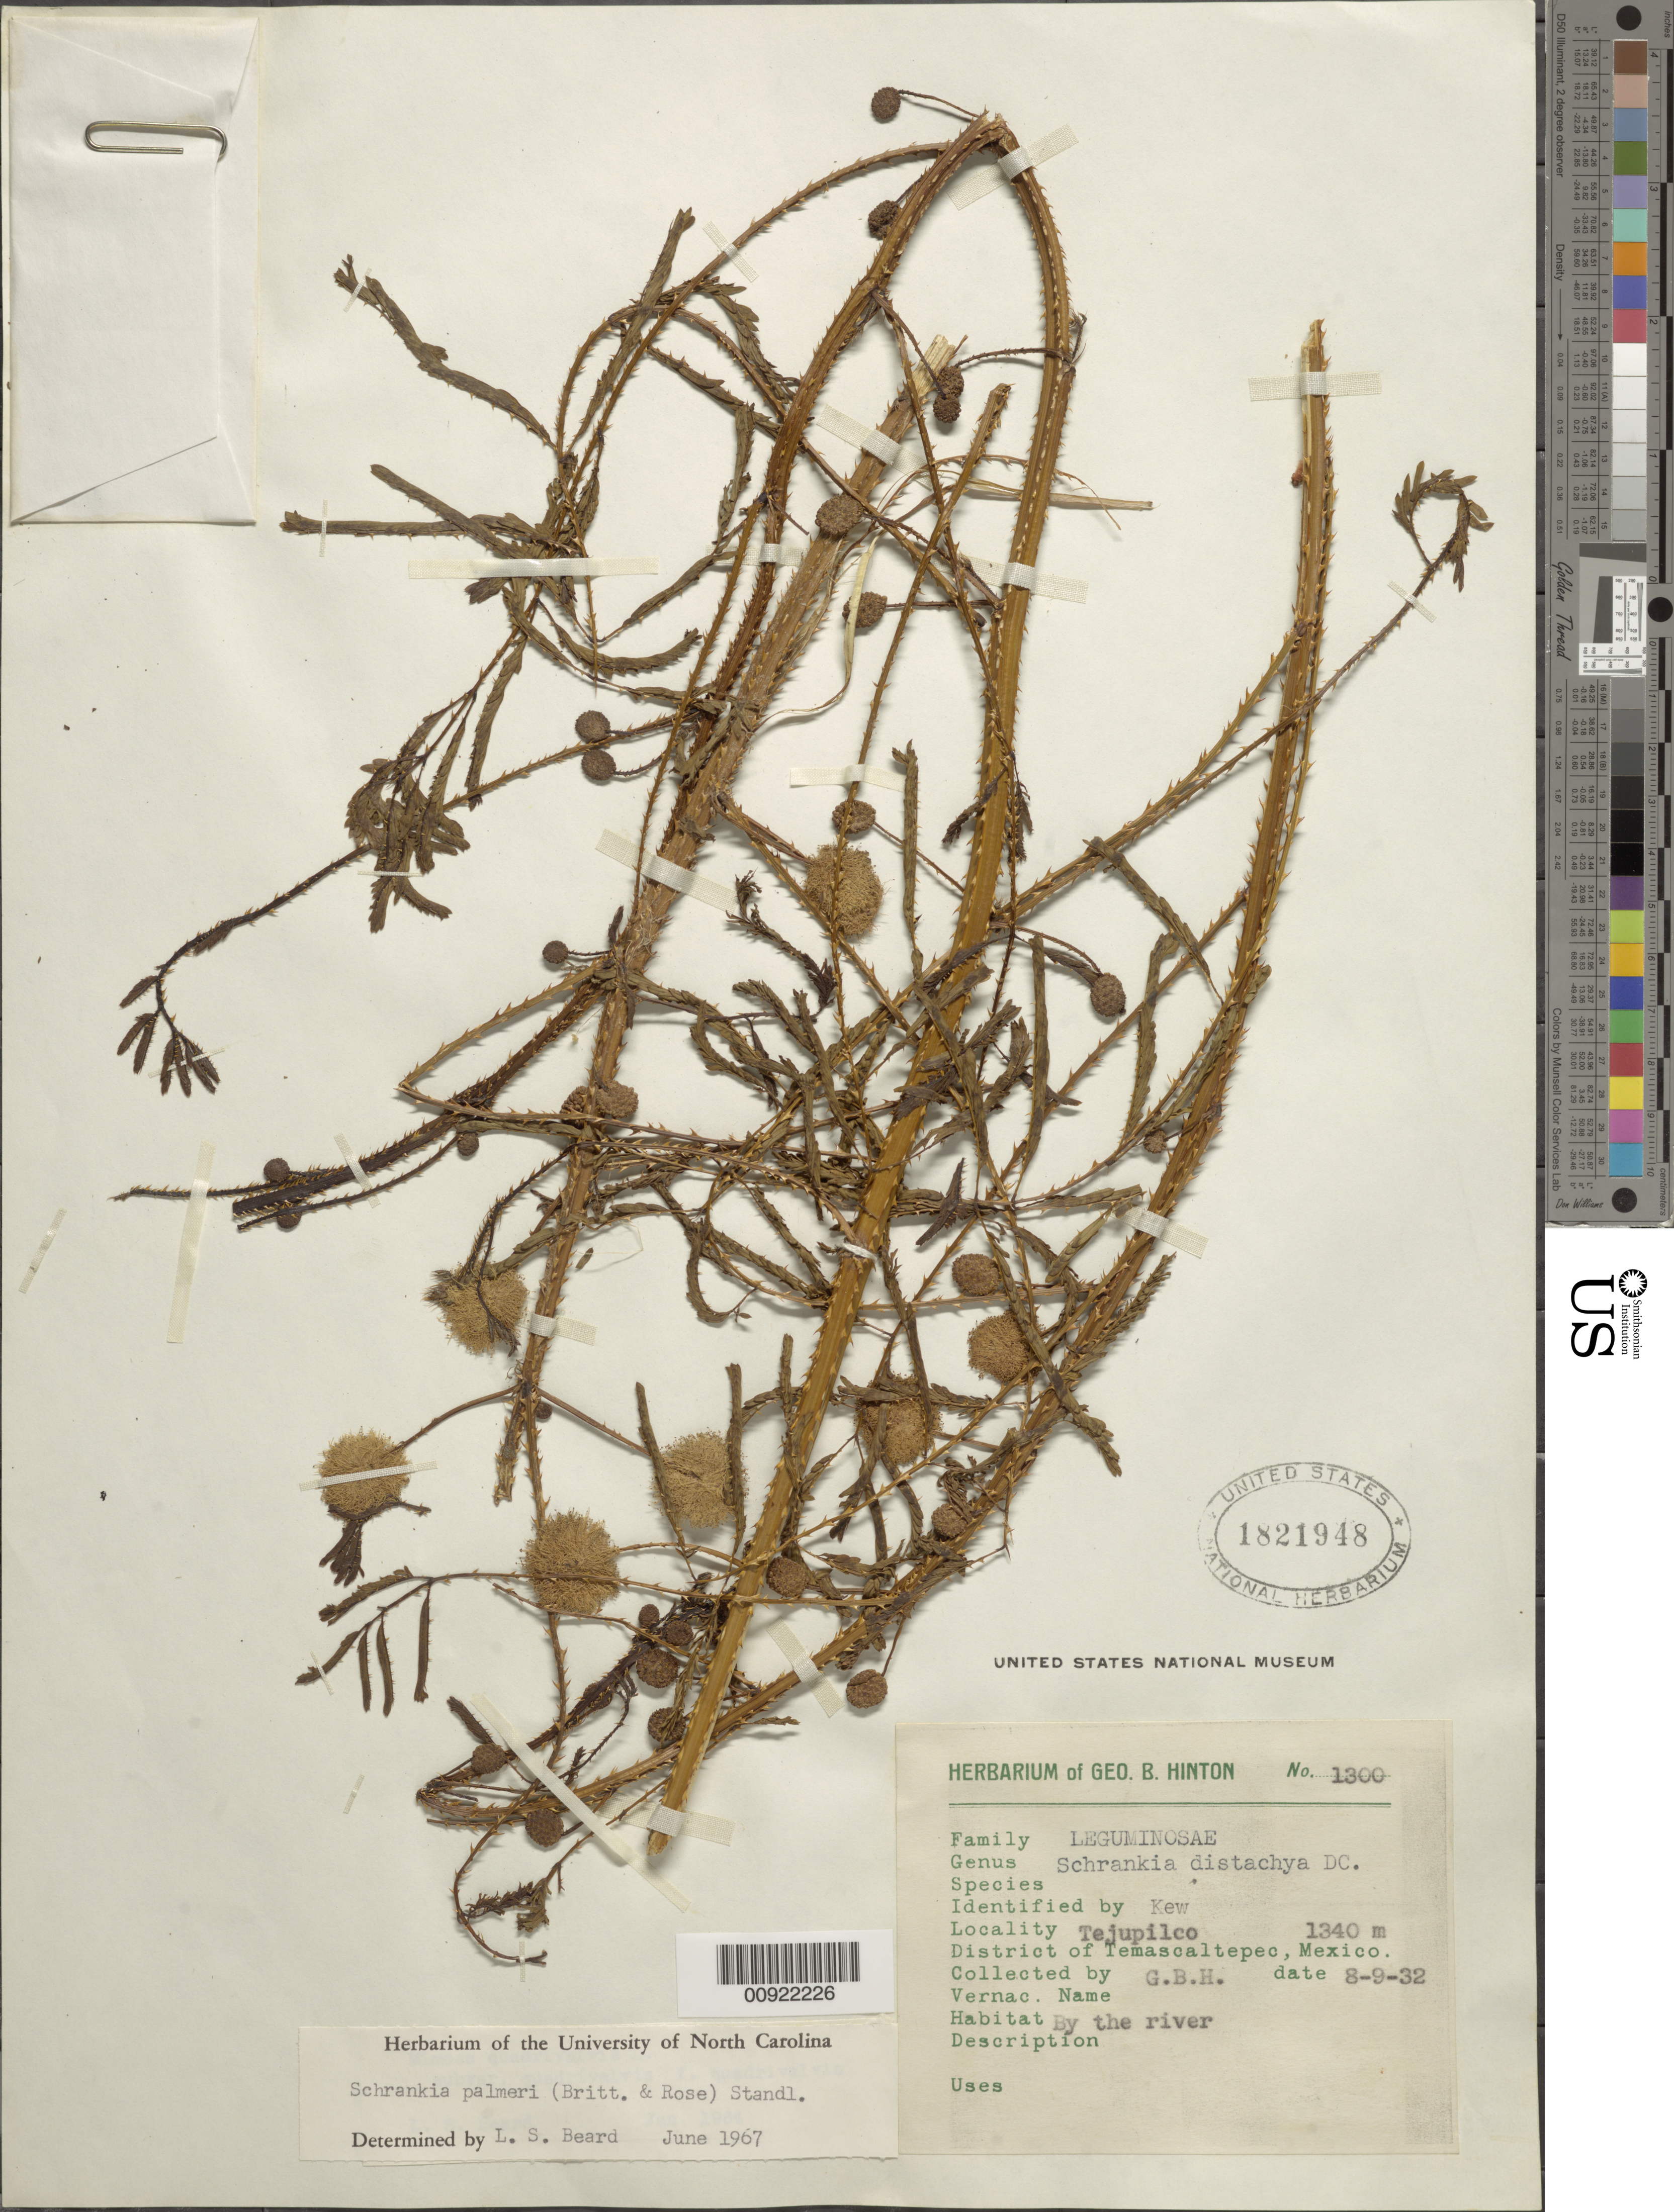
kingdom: Plantae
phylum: Tracheophyta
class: Magnoliopsida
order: Fabales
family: Fabaceae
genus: Mimosa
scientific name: Mimosa palmeri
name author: Rose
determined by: Strong, M. T., (US), Smithsonian Institution - National Museum of Natural History (UNITED STATES)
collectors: G. B. Hinton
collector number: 1300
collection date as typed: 09 Aug 1932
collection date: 1932-08-09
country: Mexico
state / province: México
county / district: Temascaltepec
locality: Tejupilco, District of Temascaltepec, State of Mexico.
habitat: By the river.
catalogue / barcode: US 1821948